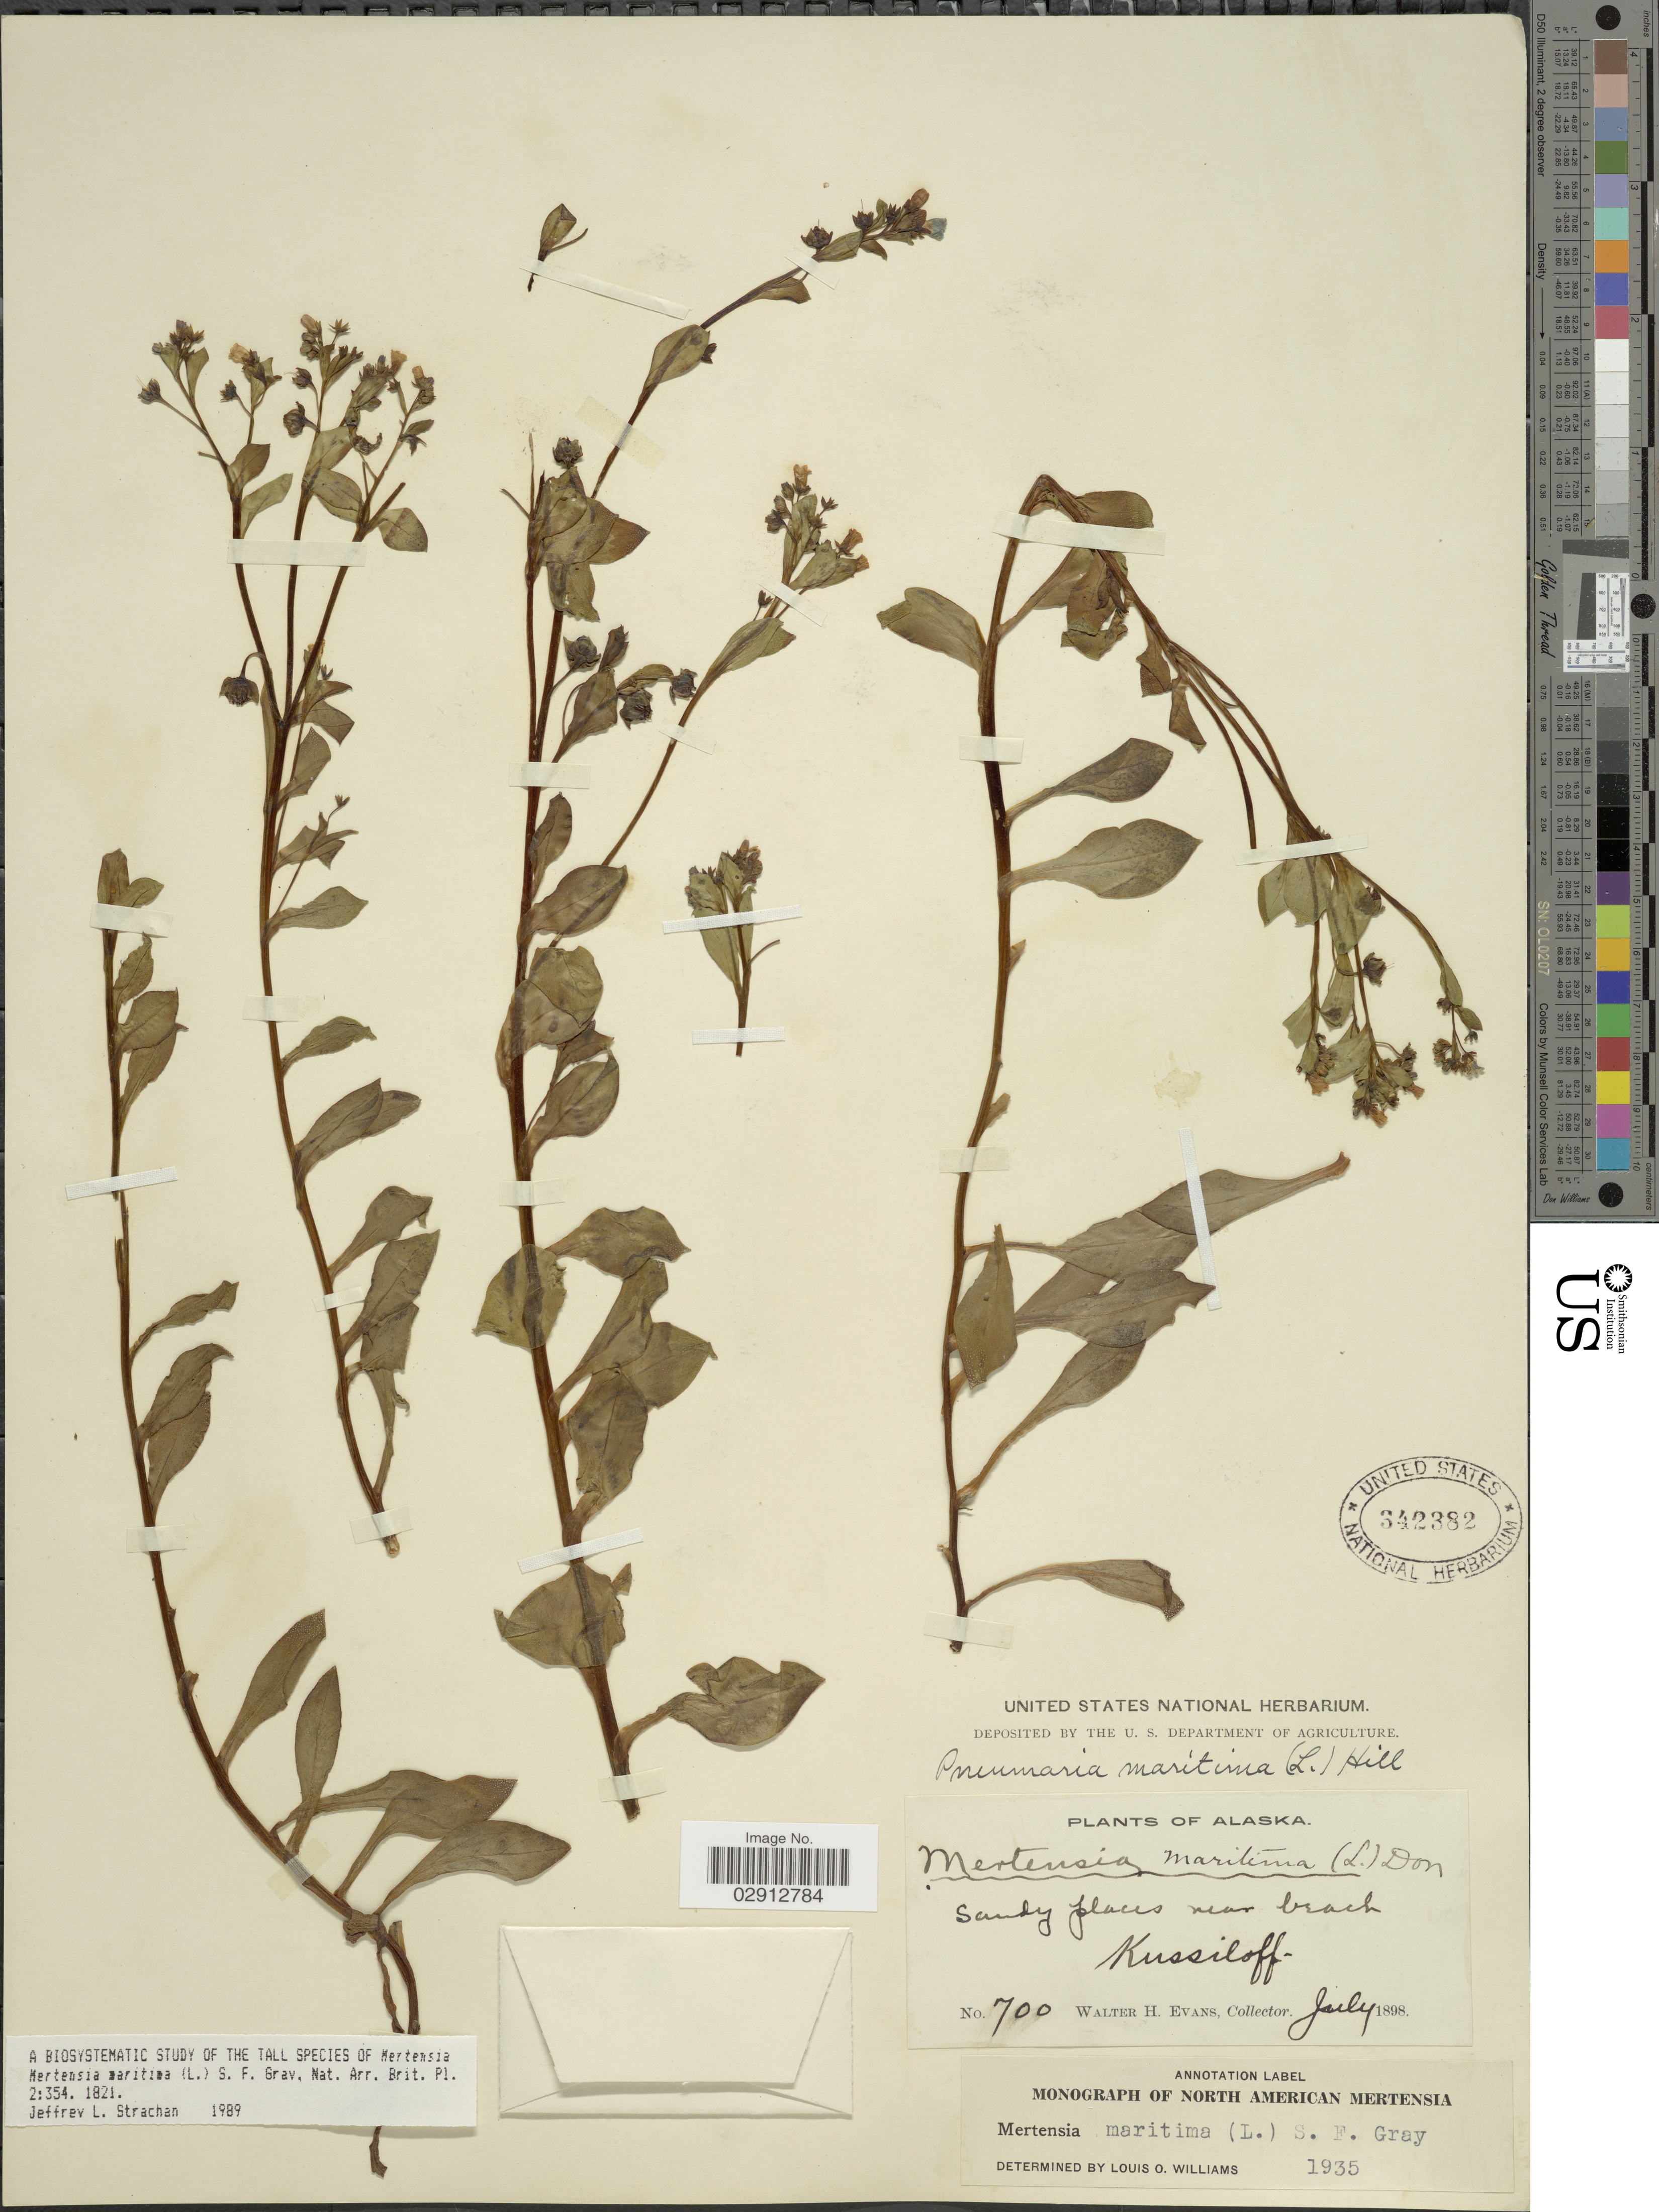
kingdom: Plantae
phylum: Tracheophyta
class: Magnoliopsida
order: Boraginales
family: Boraginaceae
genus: Mertensia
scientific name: Mertensia maritima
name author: (L.) S.F. Gray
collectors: W. H. Evans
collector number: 700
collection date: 1898-07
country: United States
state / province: Alaska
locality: Near beach. Kussiloff.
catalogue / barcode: US 342382